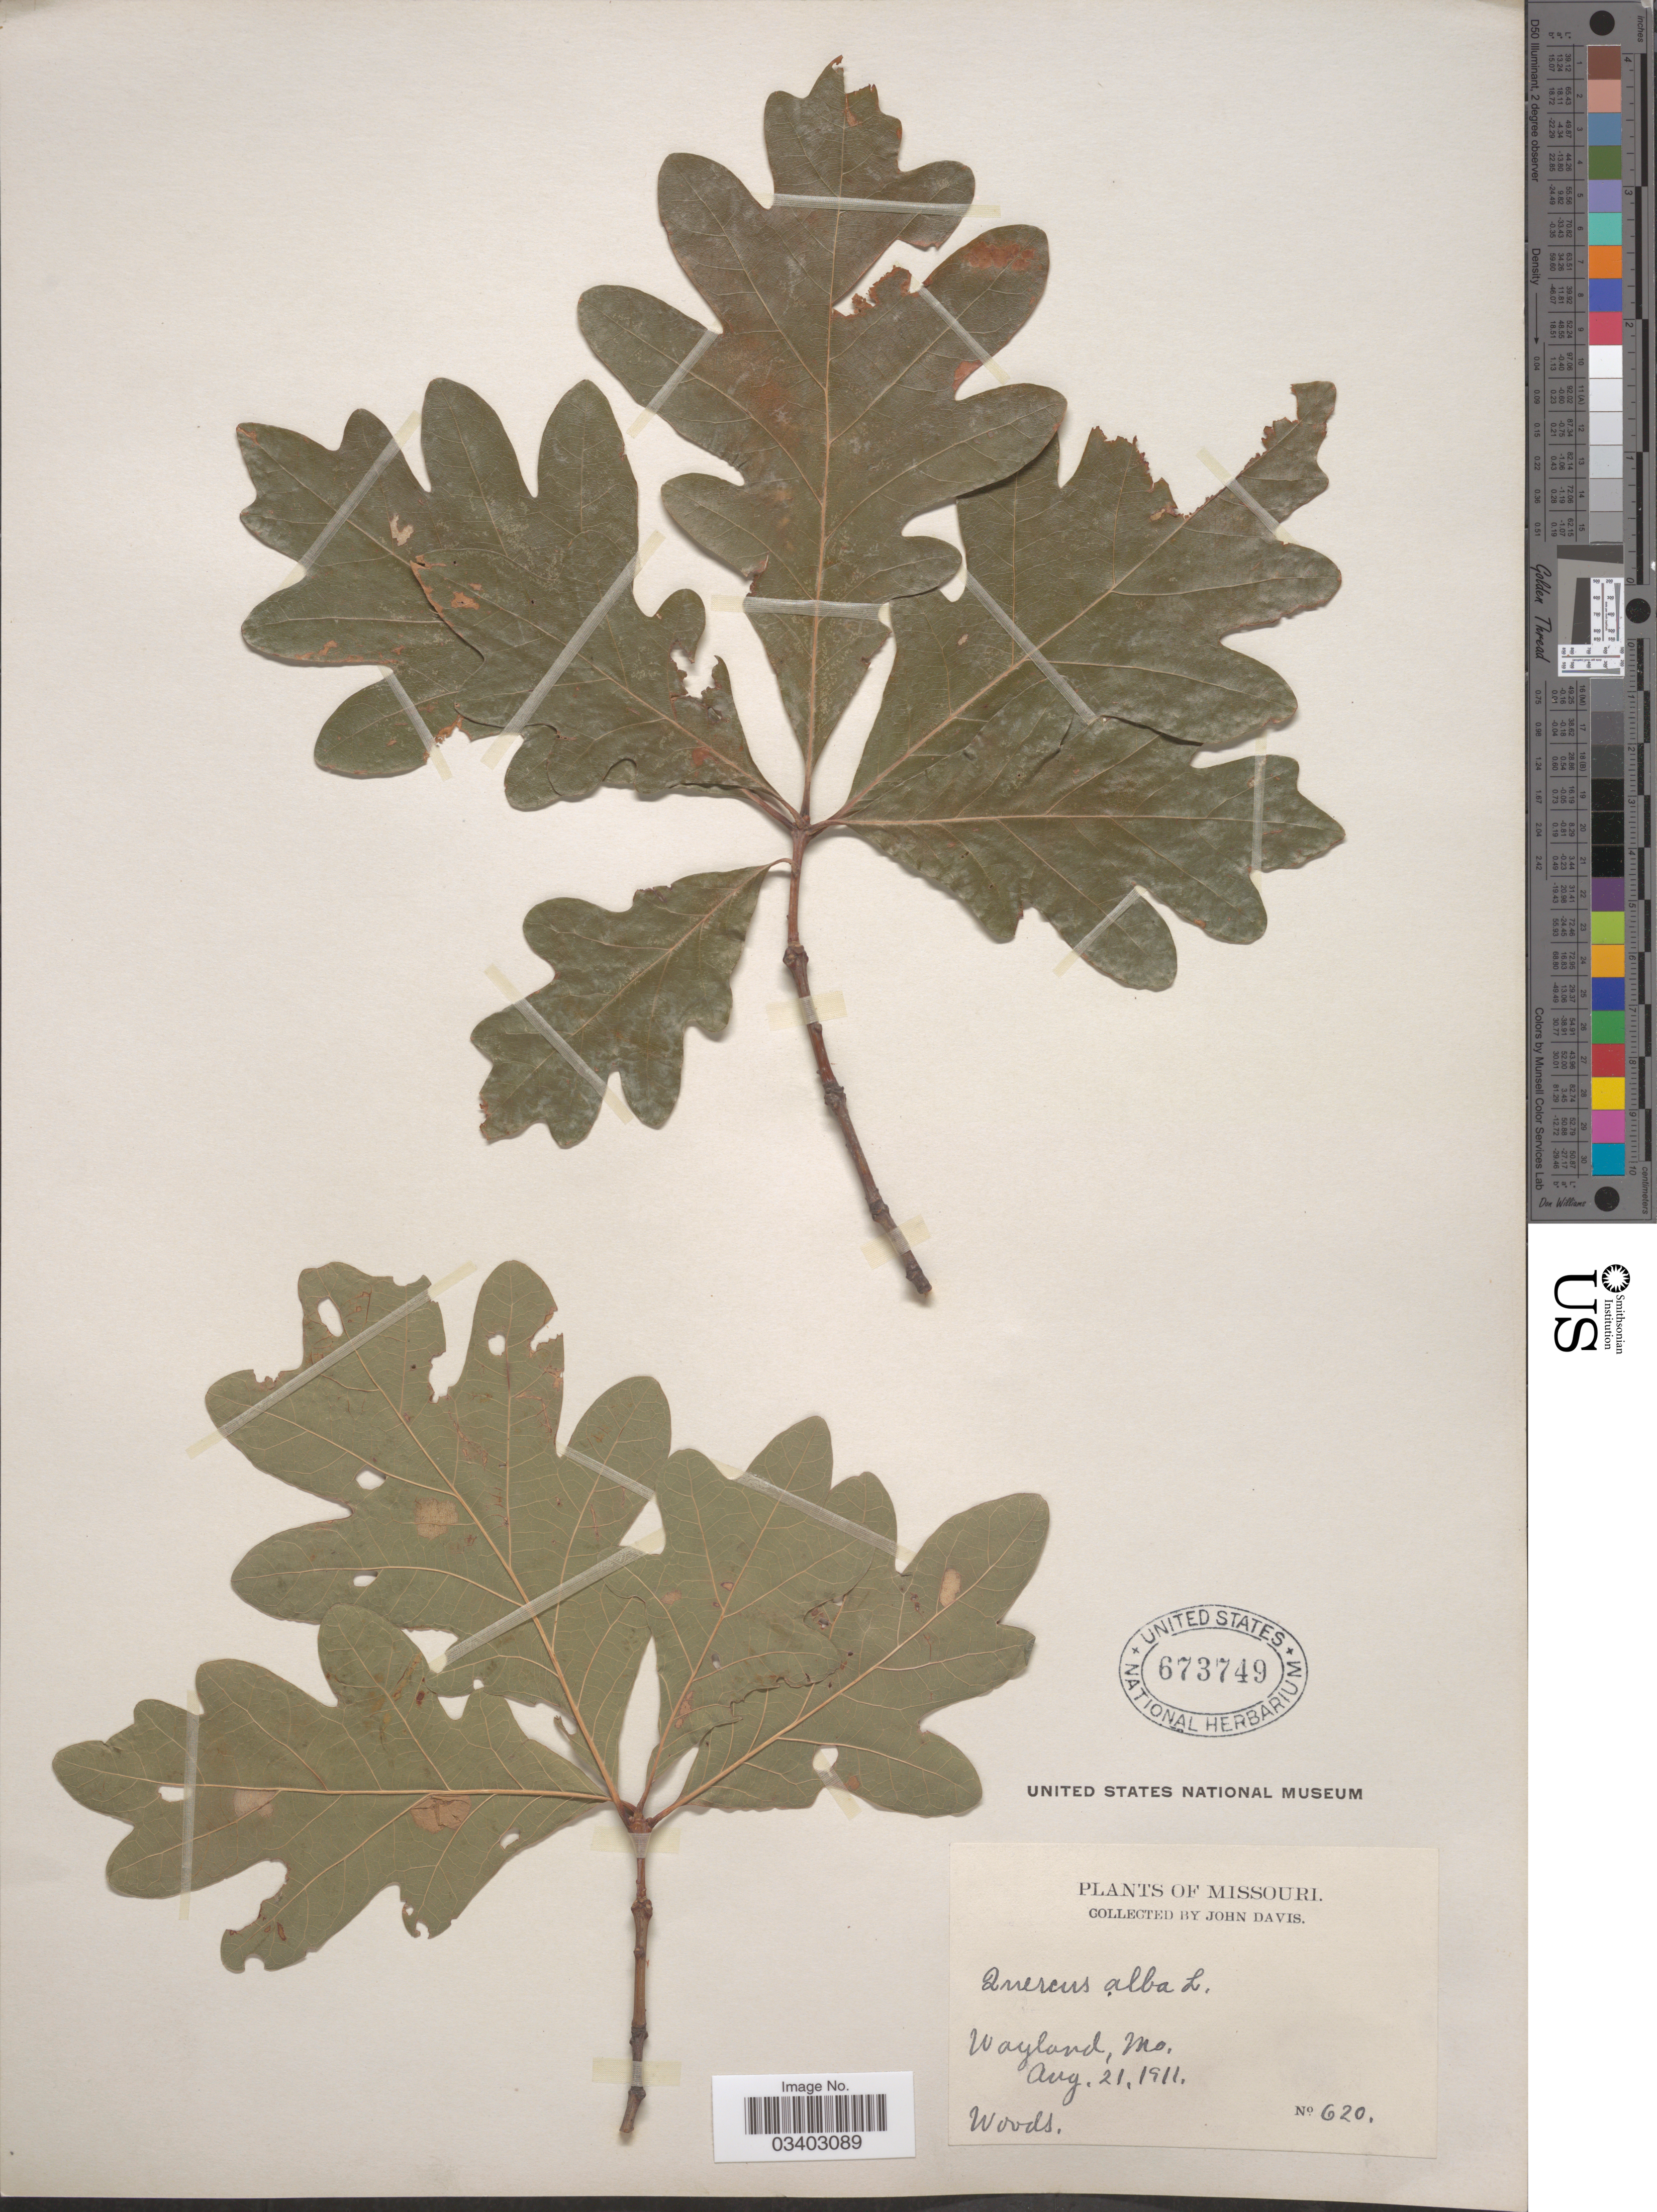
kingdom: Plantae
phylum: Tracheophyta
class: Magnoliopsida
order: Fagales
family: Fagaceae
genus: Quercus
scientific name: Quercus alba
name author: L.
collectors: J. Davis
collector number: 620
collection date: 1911-08-21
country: United States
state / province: Missouri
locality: Wayland.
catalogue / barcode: US 673749